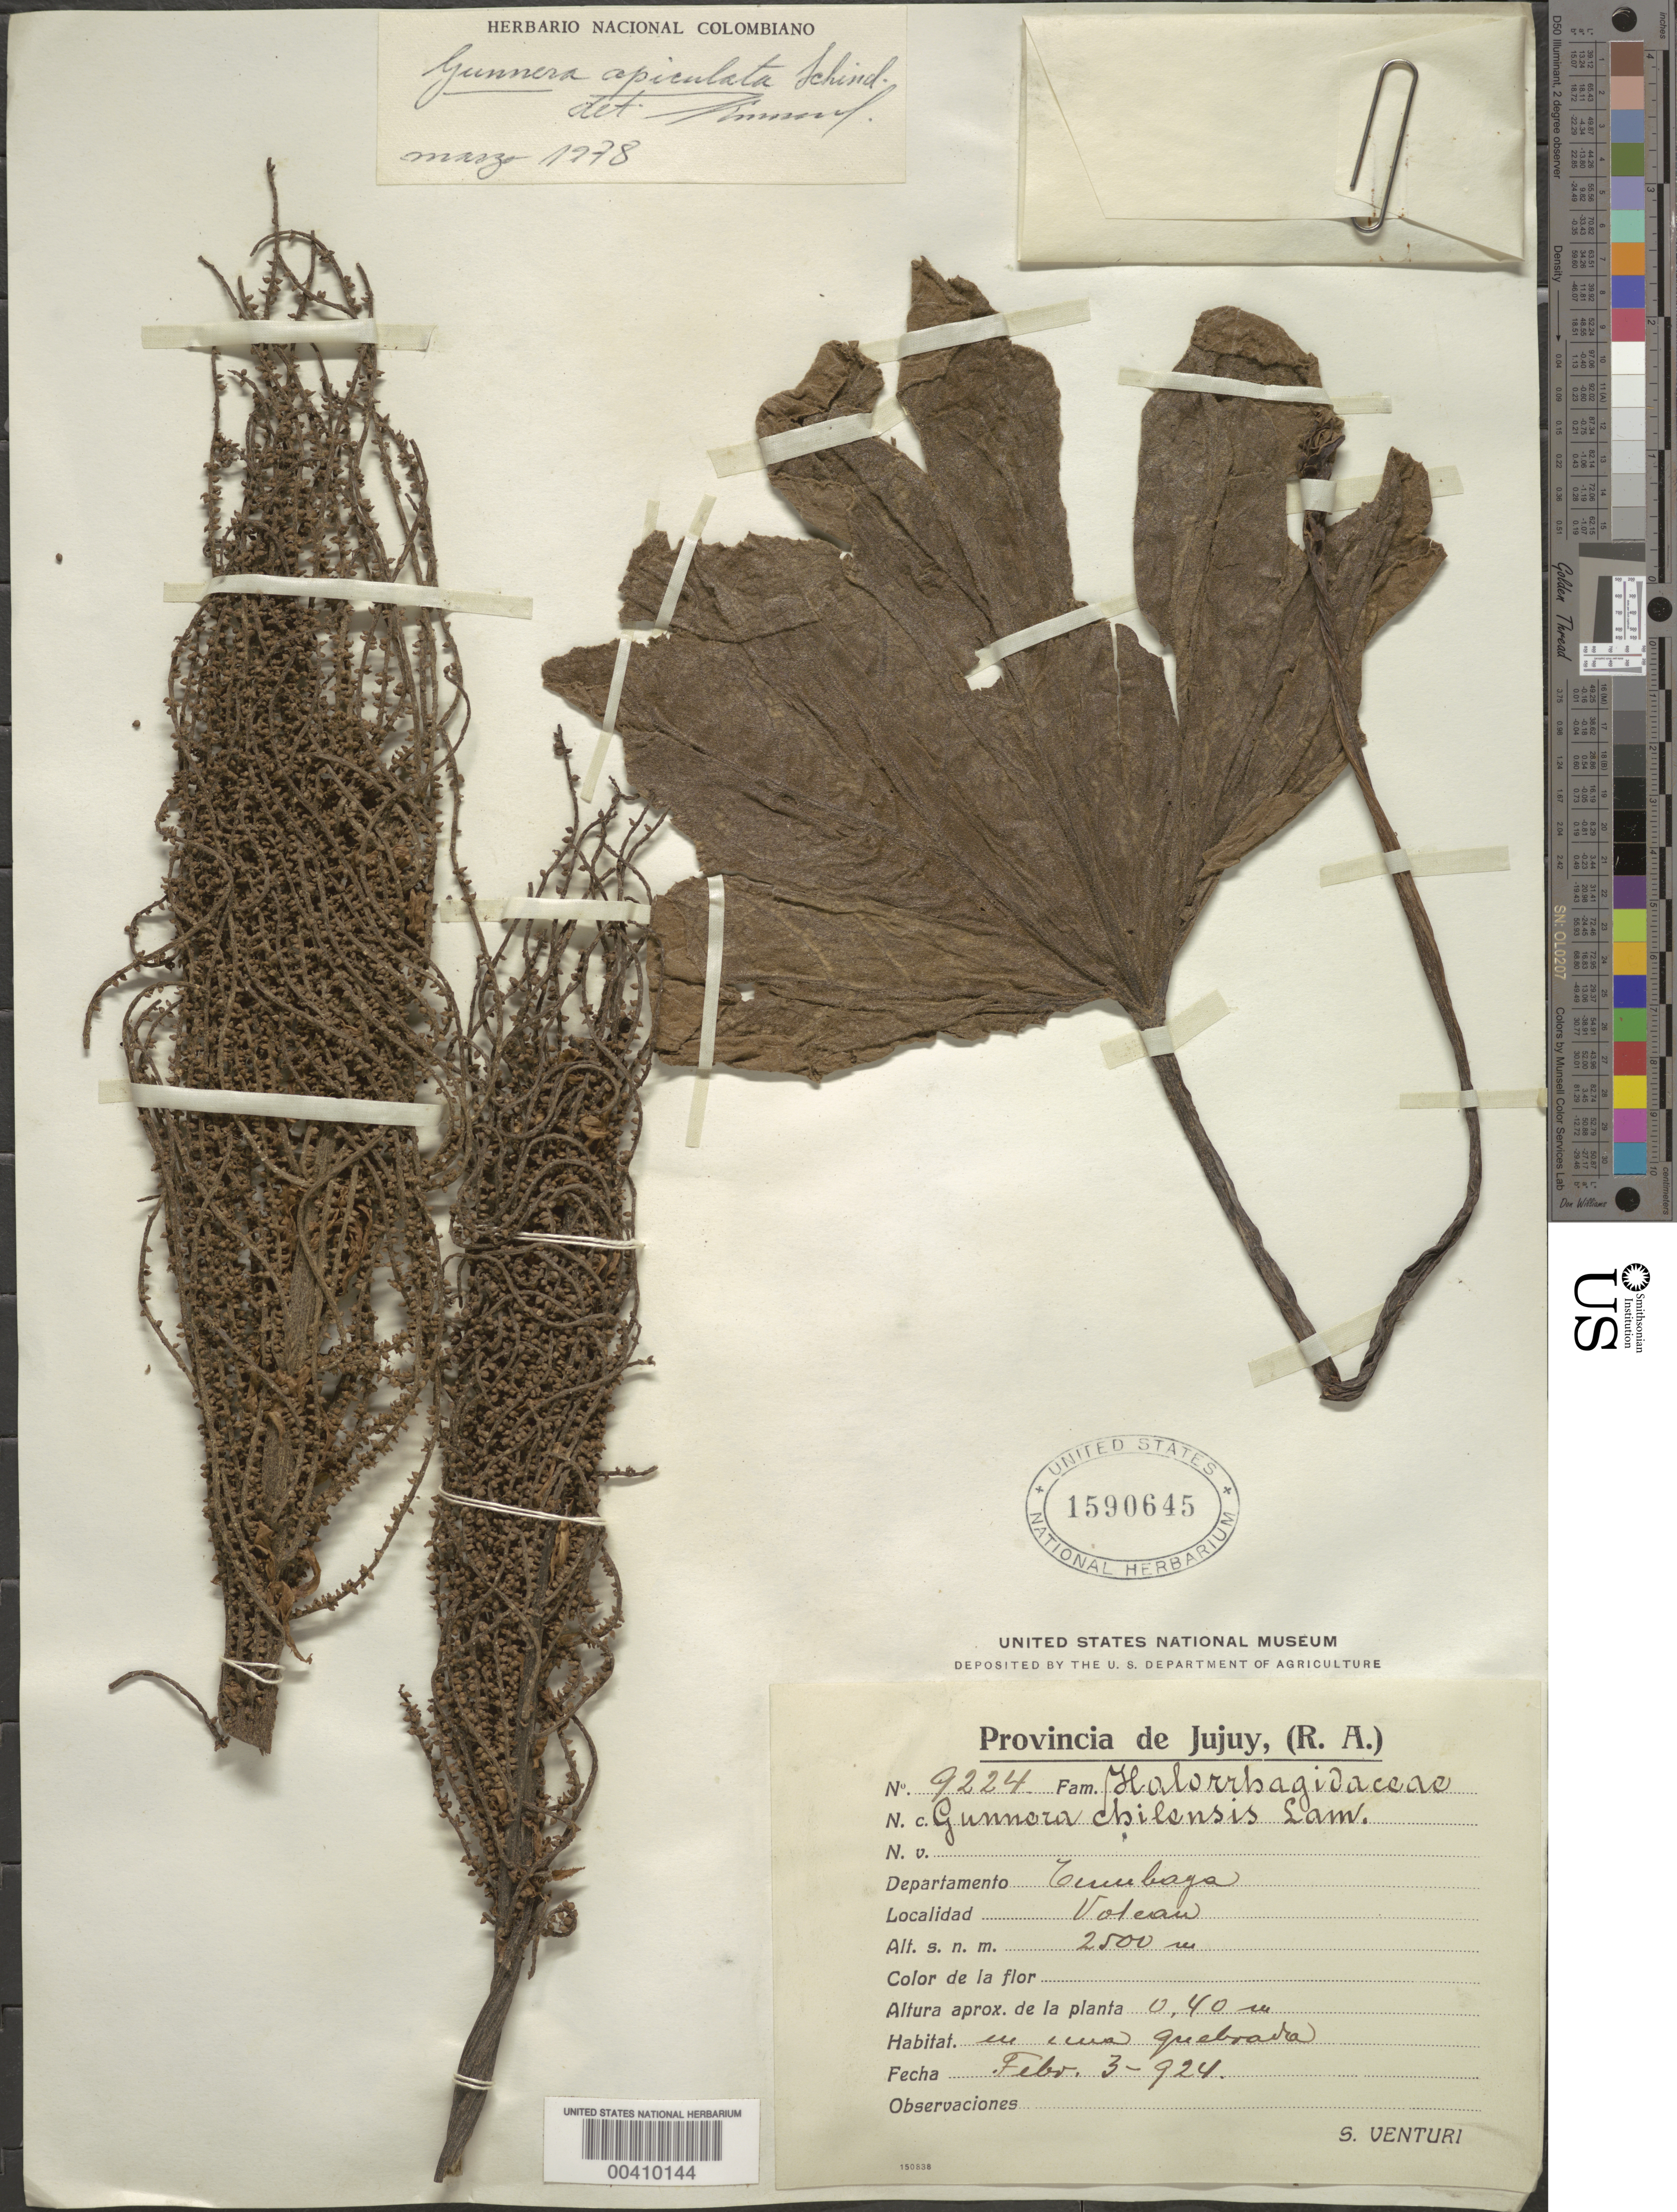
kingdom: Plantae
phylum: Tracheophyta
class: Magnoliopsida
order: Gunnerales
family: Gunneraceae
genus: Gunnera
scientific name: Gunnera apiculata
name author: Schindl.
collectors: S. Venturi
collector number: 9224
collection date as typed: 13 Feb 1924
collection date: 1924-02-13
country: Argentina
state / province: Jujuy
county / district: Tumbaya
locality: Volcan (?)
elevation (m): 2500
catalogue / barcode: US 1590645